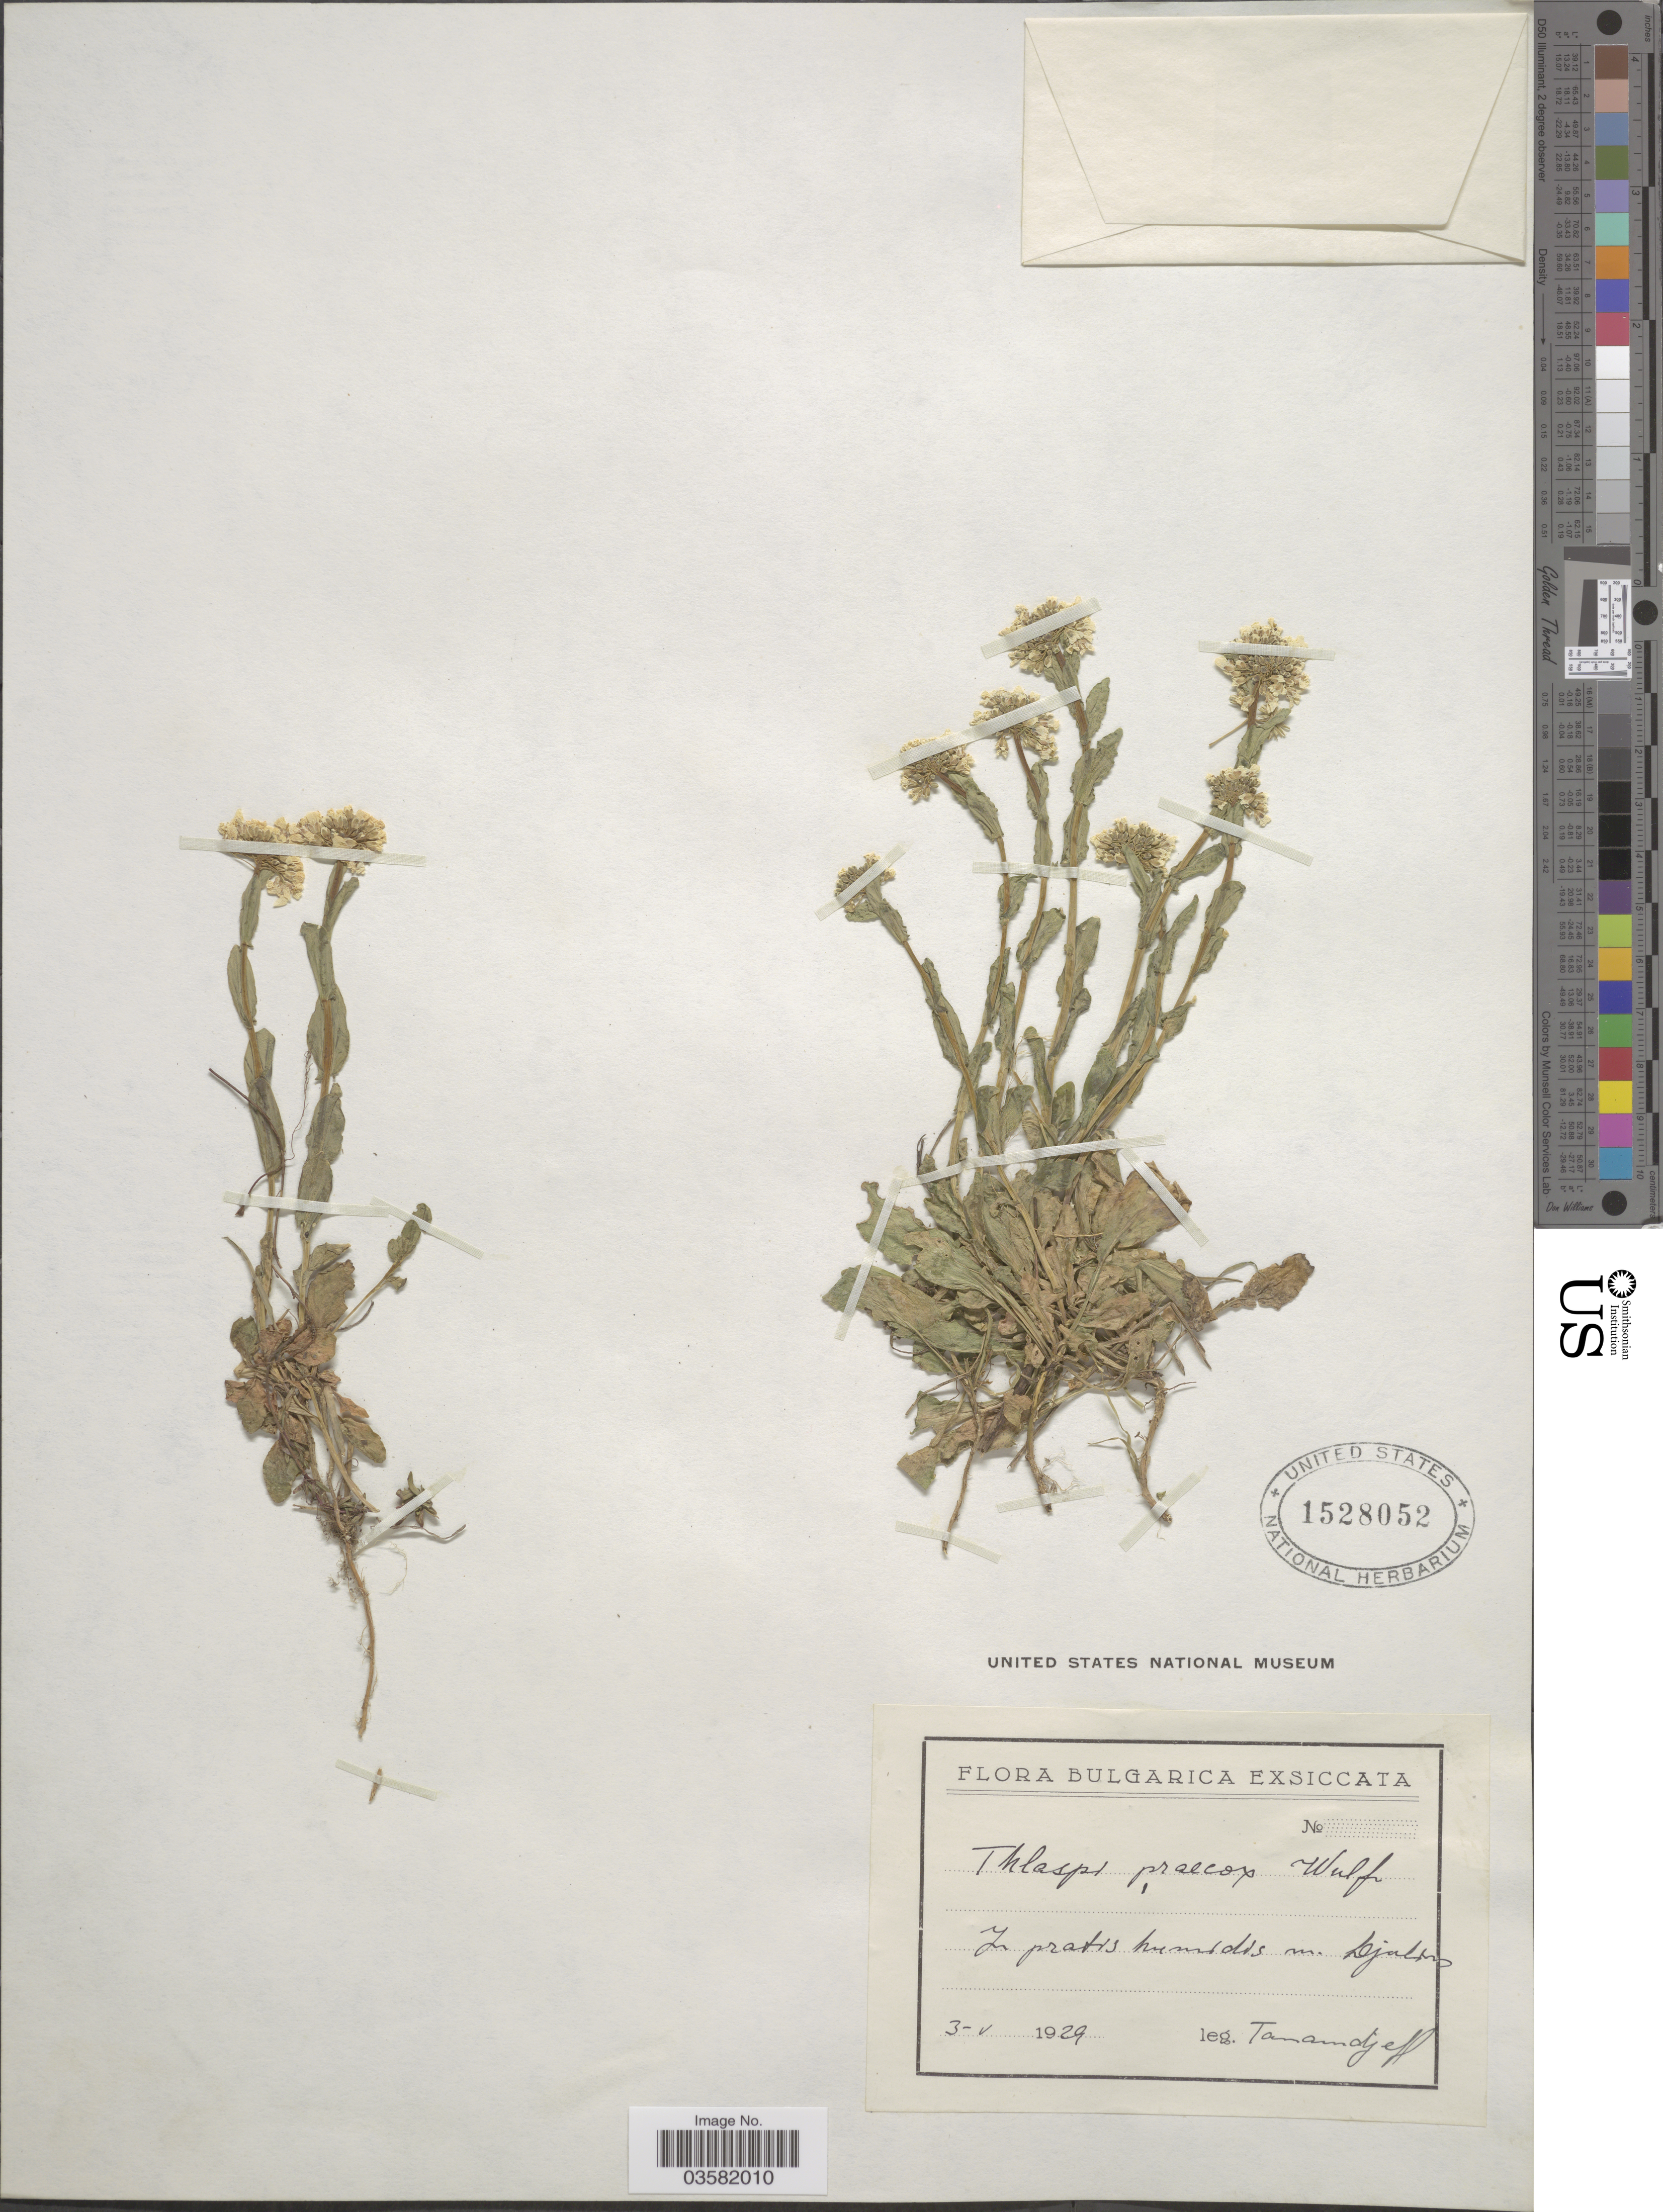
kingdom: Plantae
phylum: Tracheophyta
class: Magnoliopsida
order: Brassicales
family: Brassicaceae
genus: Thlaspi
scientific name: Thlaspi praecox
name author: Wulfen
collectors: -. Tamandjeff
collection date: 1929-05-03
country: Bulgaria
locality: In pratis humidis m. Djulin.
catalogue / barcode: US 1528052